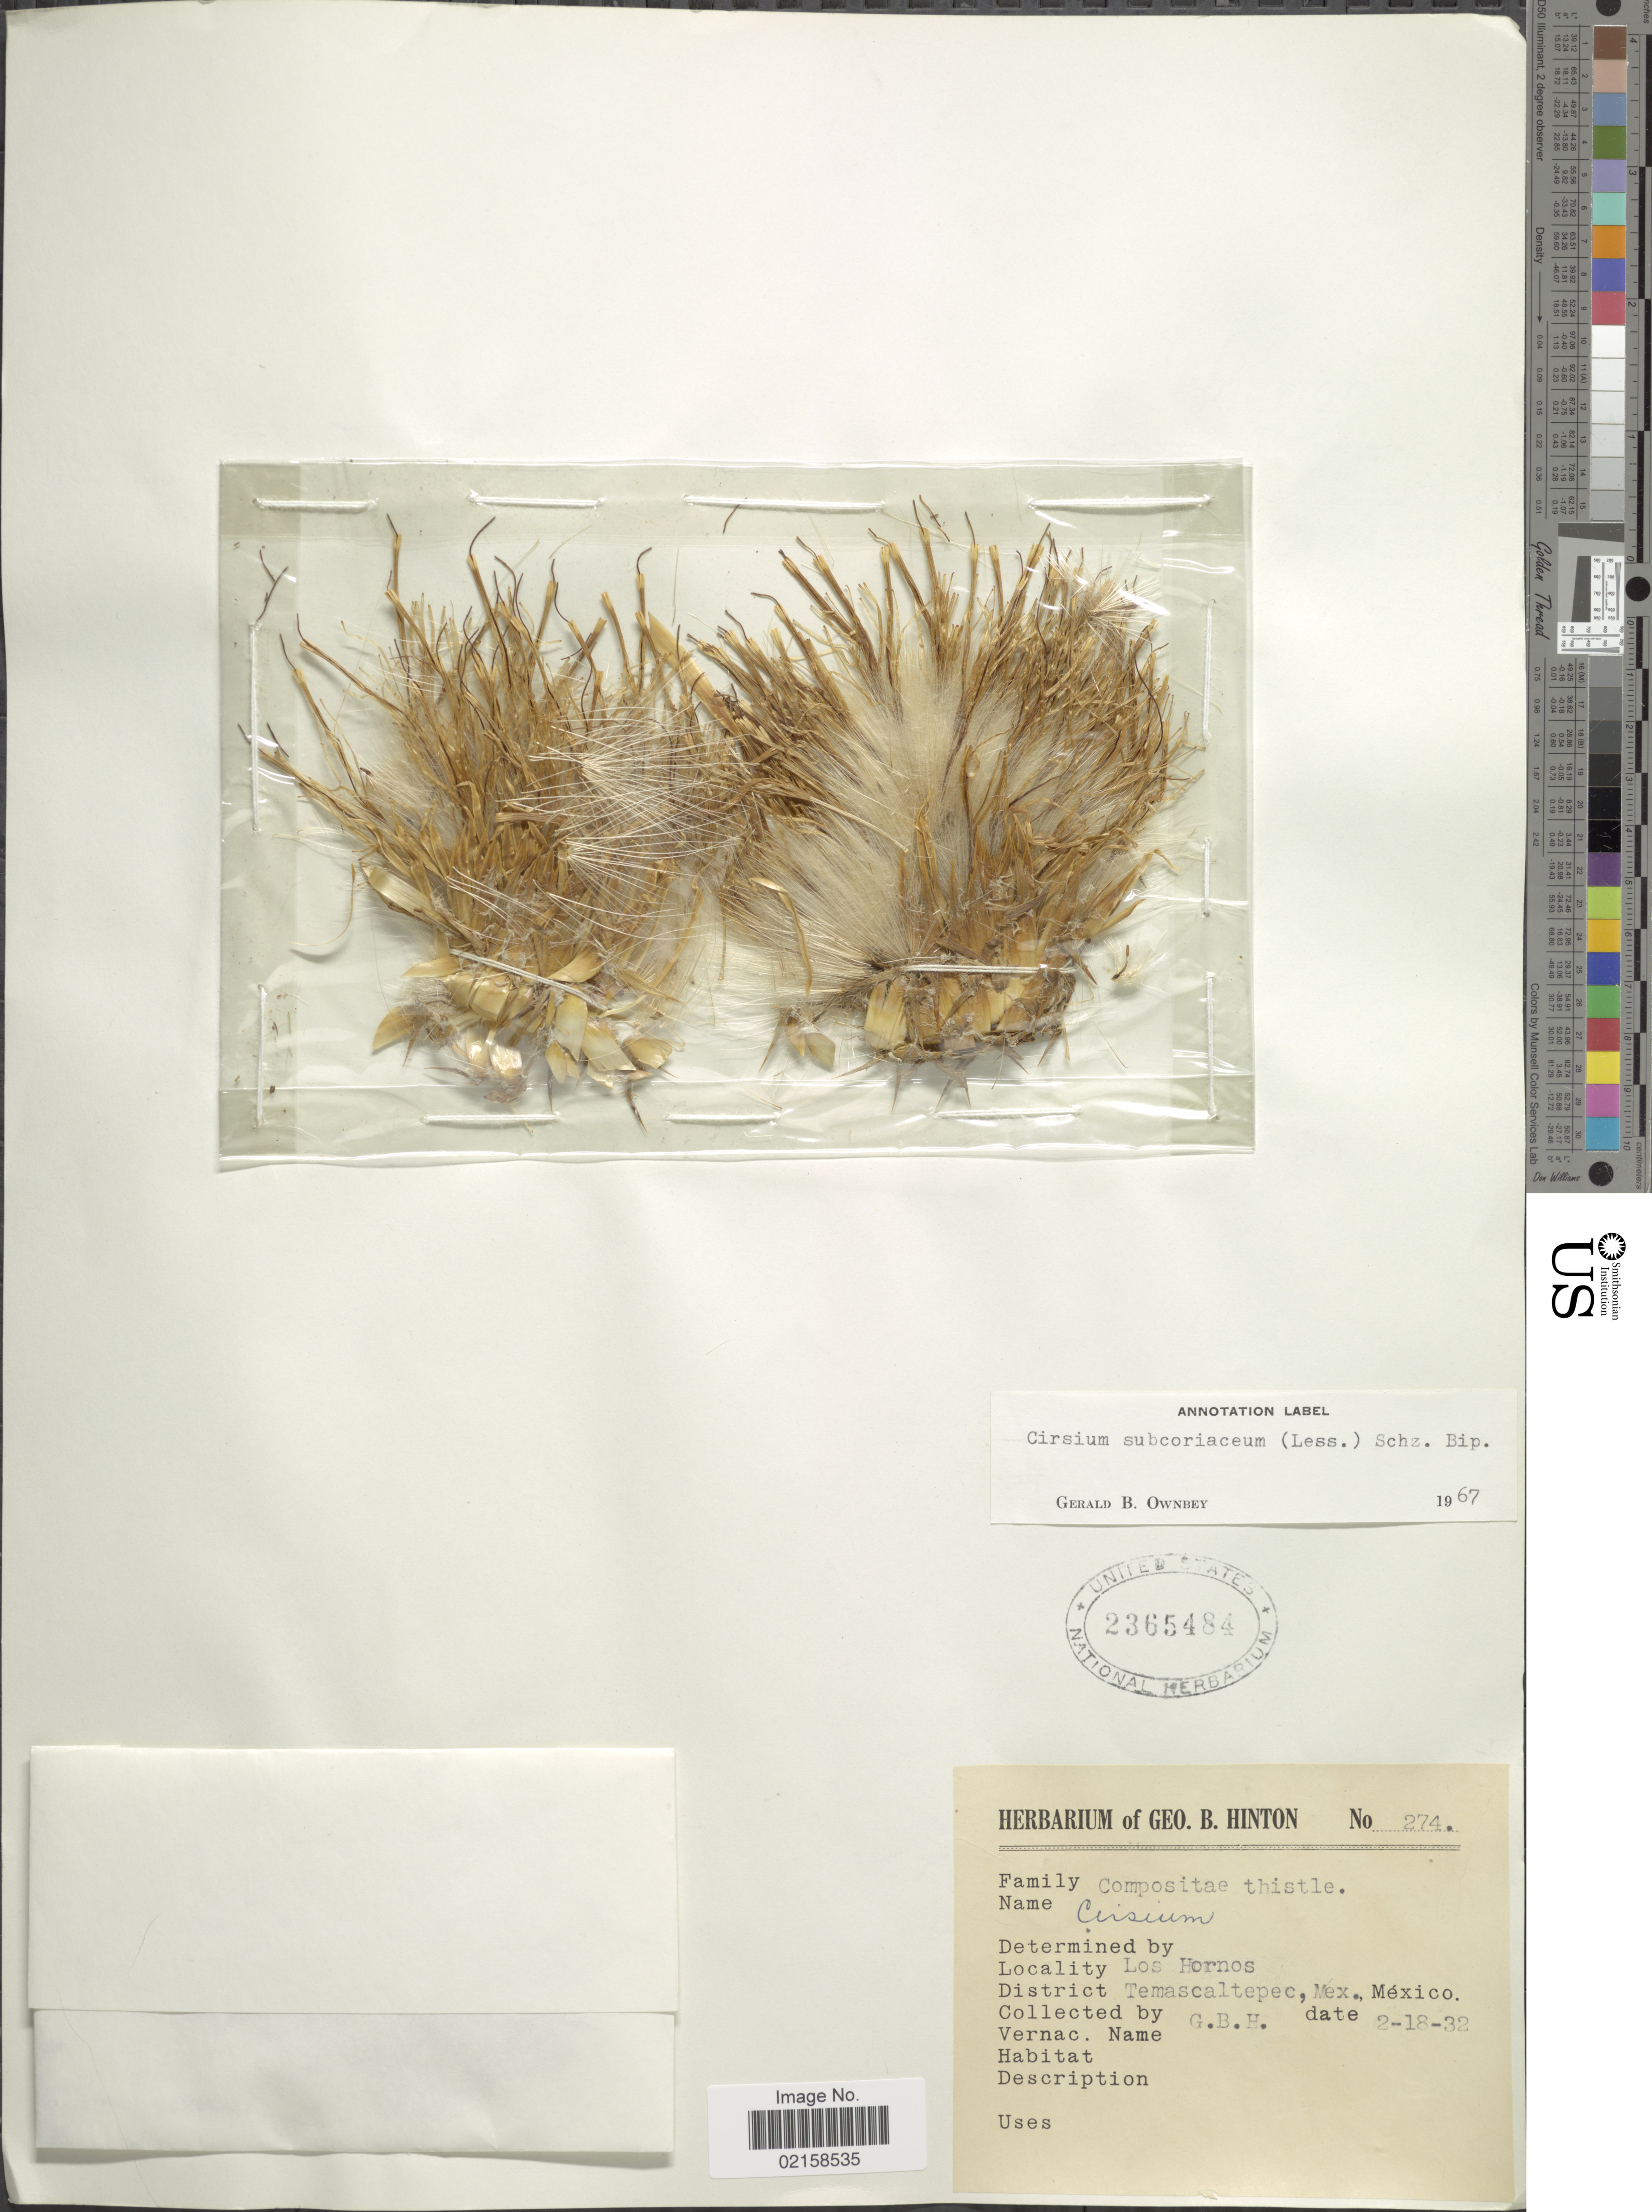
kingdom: Plantae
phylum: Tracheophyta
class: Magnoliopsida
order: Asterales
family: Asteraceae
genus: Cirsium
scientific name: Cirsium subcoriaceum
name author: (Less.) Sch. Bip.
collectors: G. B. Hinton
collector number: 274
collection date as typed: Transcribed d/m/y: 18/2/32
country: Mexico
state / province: México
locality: Los Hornos, District Temascaltepec.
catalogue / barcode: US 2365484